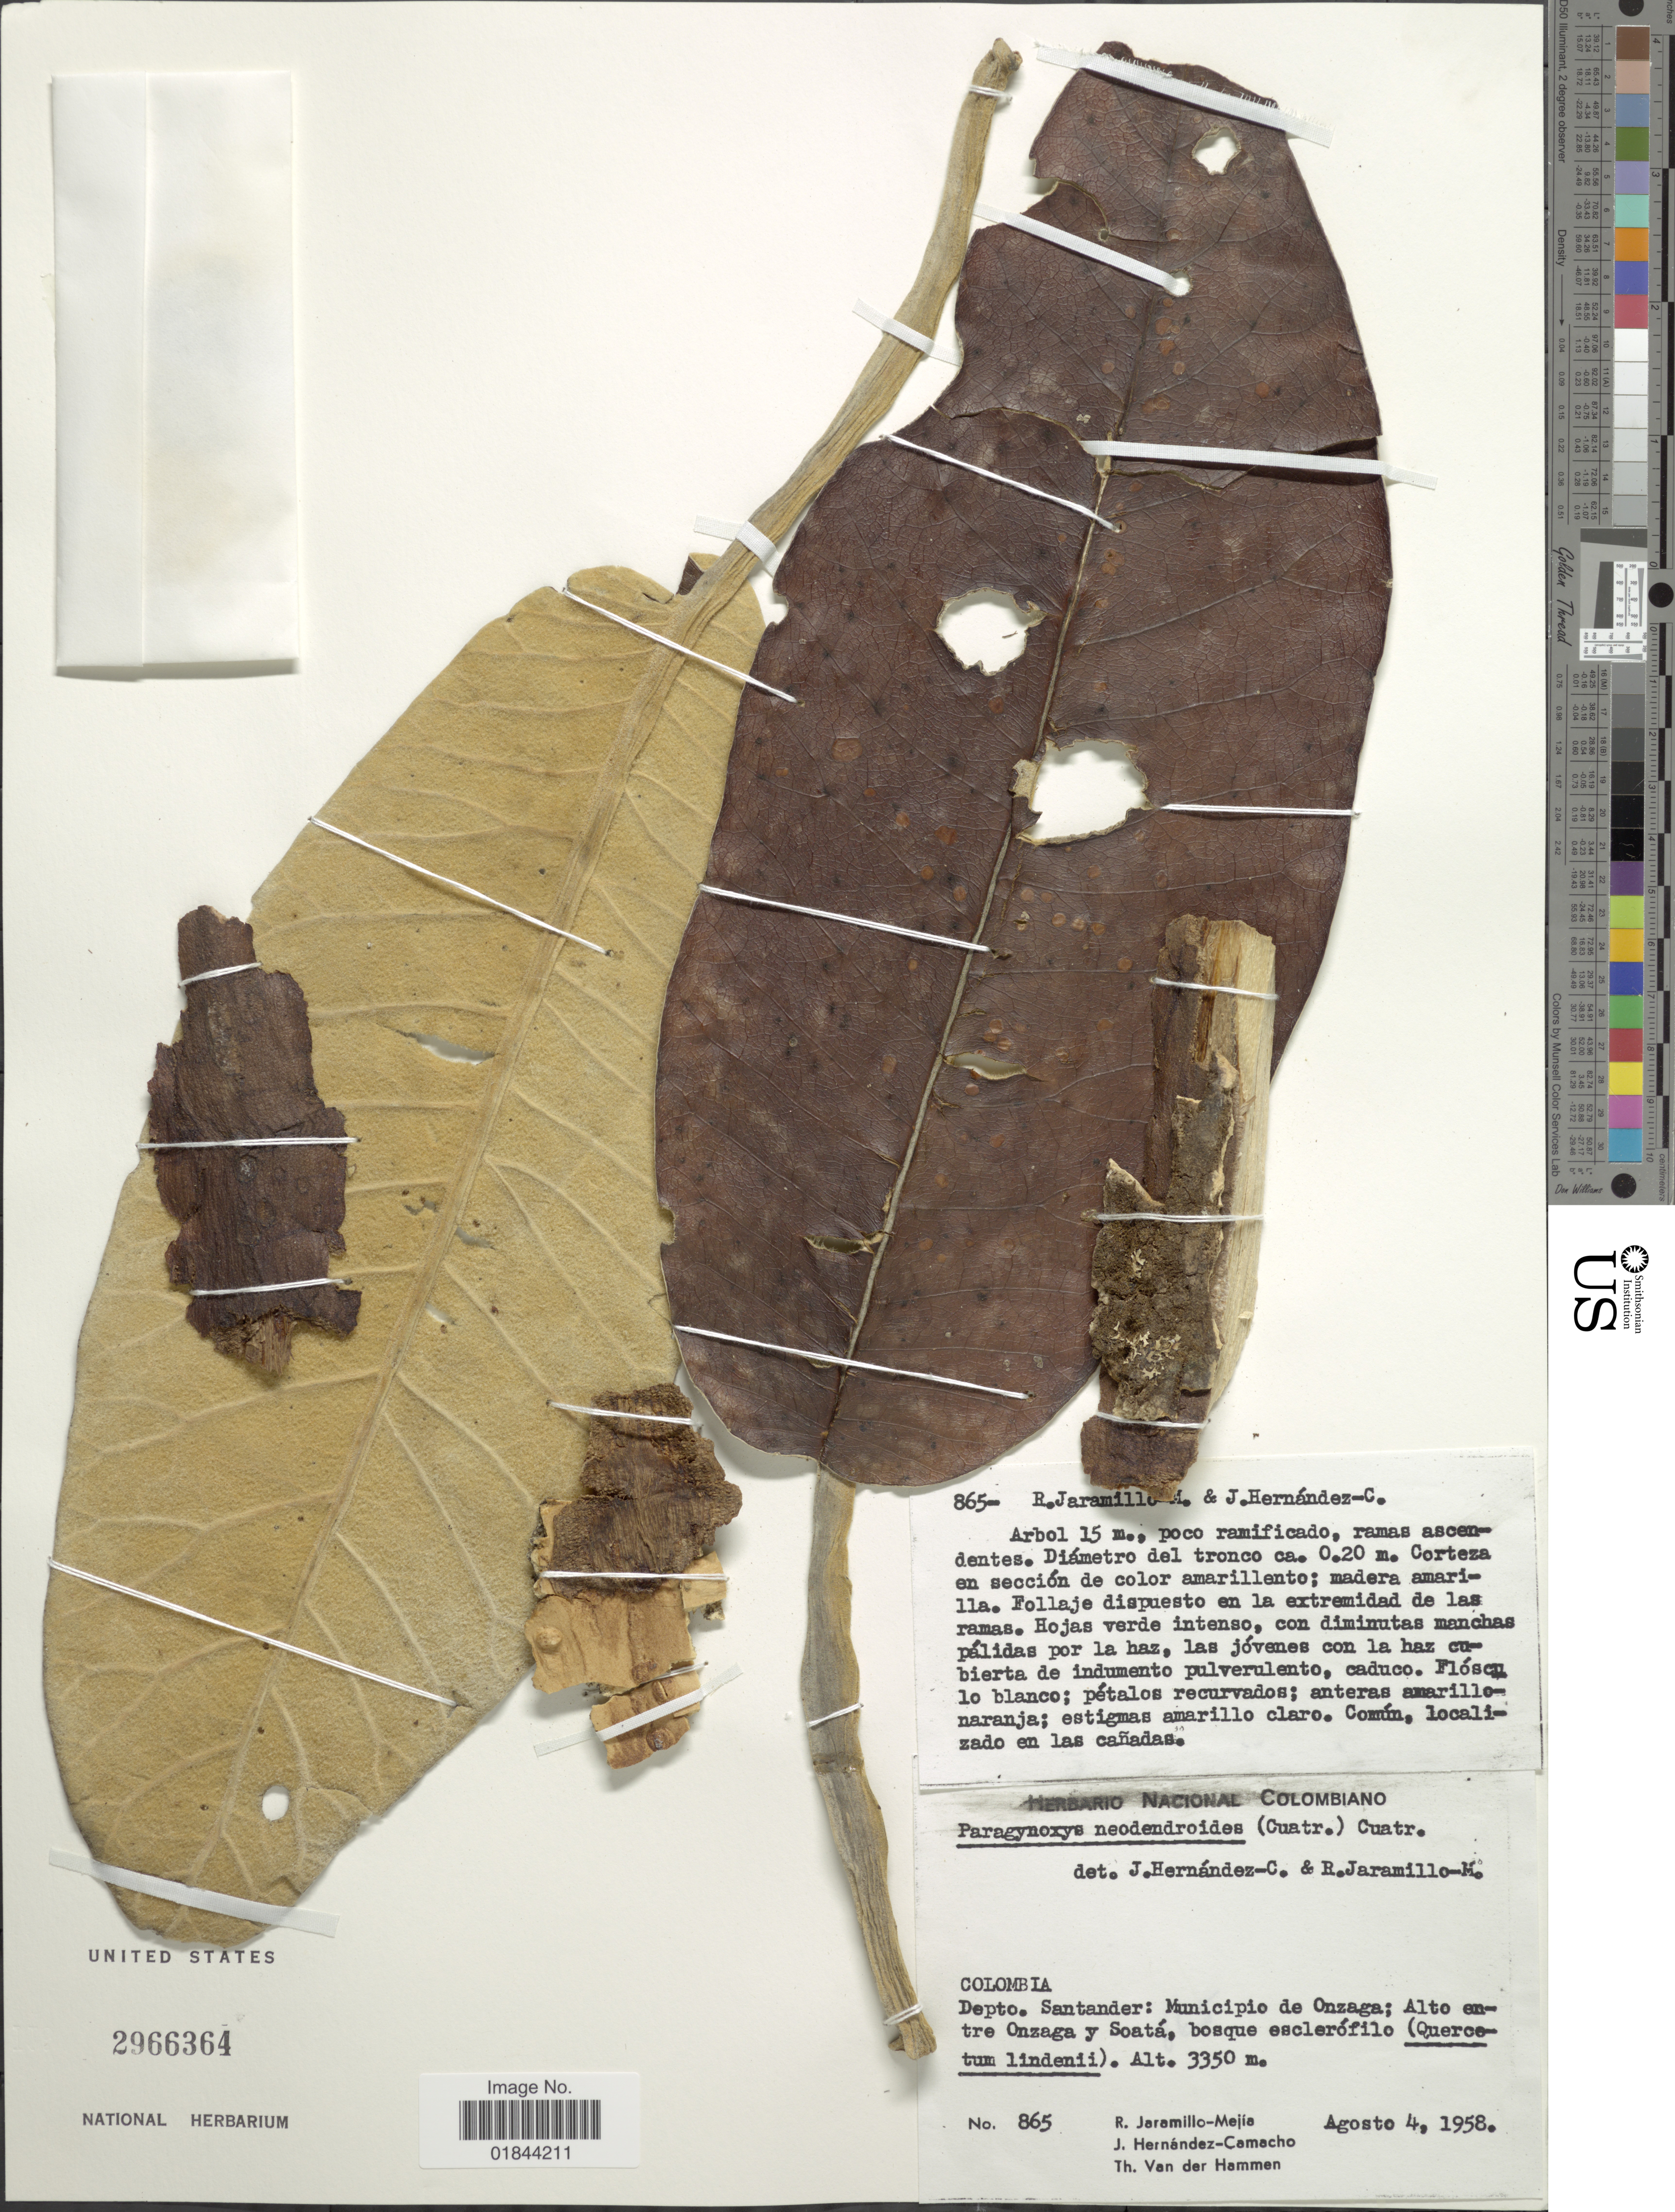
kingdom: Plantae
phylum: Tracheophyta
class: Magnoliopsida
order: Asterales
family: Asteraceae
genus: Paragynoxys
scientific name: Paragynoxys neodendroides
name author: (Cuatrec.) Cuatrec.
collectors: R. Jaramillo M., J. Hernandez Camacho & T. Hammen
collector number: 865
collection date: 1958-08-04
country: Colombia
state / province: Santander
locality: Municipio de Onzaga: Alto entre Onzaga y Soata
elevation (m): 3350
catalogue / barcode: US 2966364